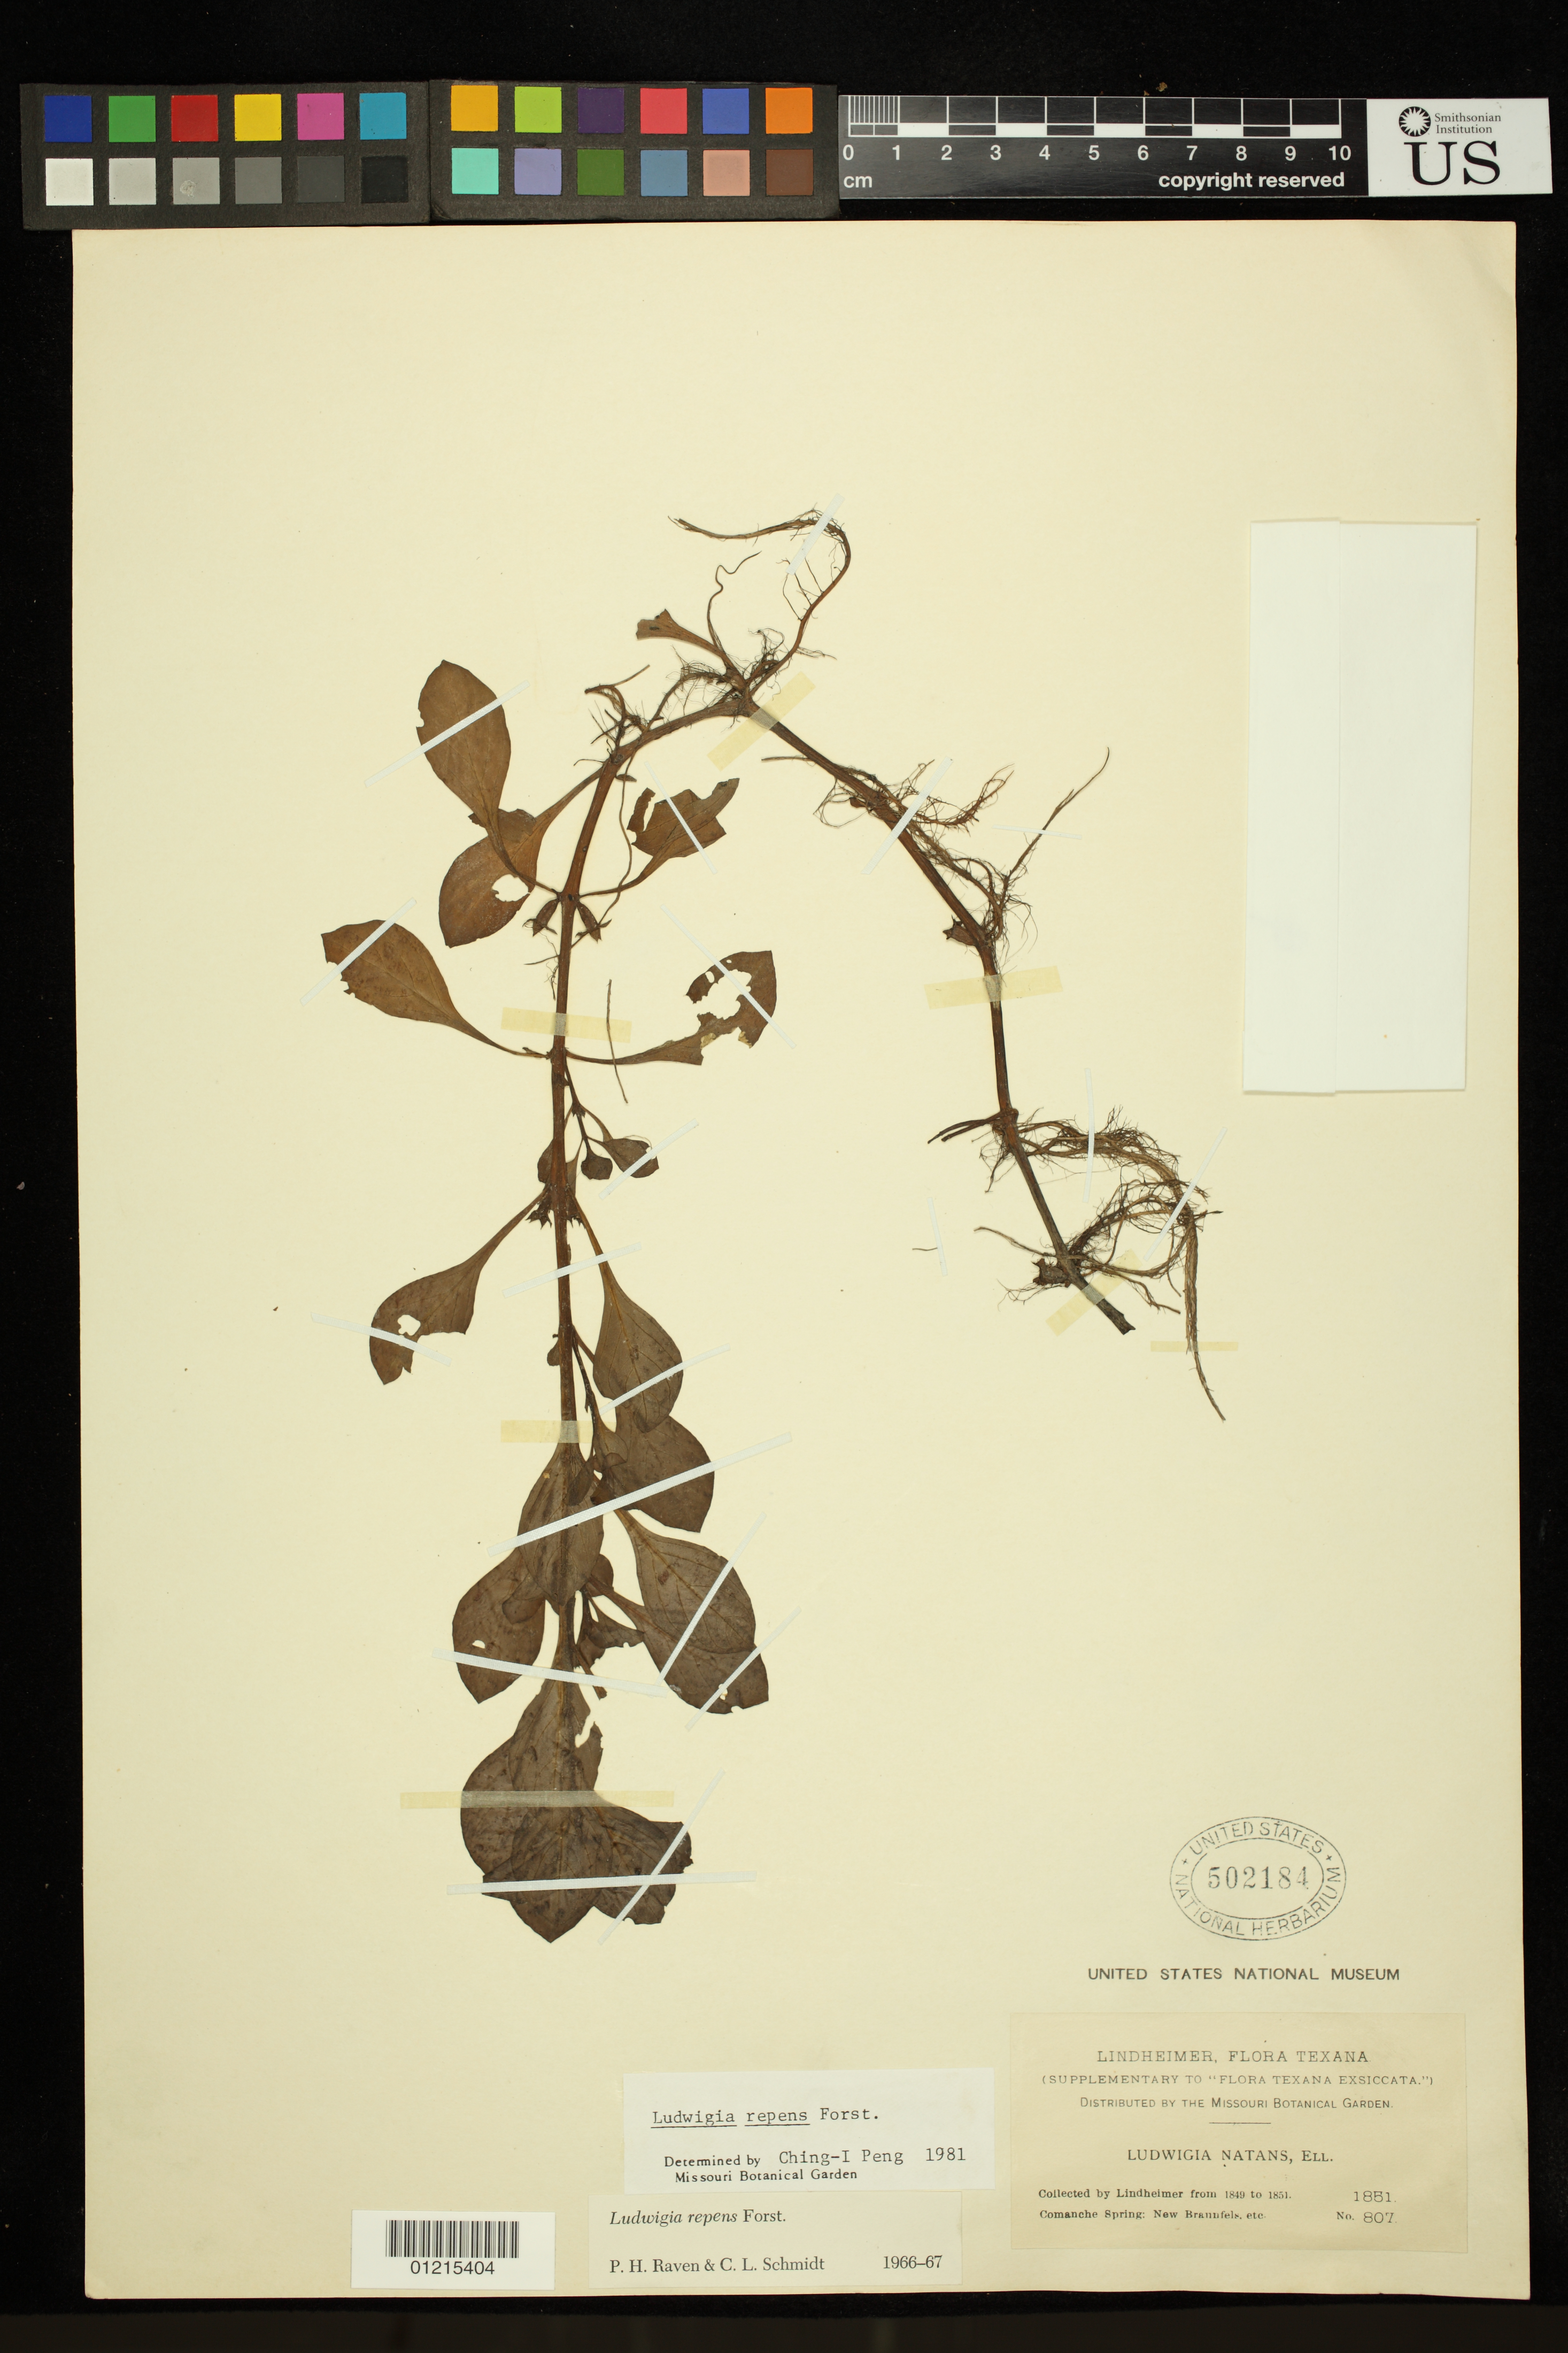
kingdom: Plantae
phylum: Tracheophyta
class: Magnoliopsida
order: Myrtales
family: Onagraceae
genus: Ludwigia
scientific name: Ludwigia repens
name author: J.R. Forst.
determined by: Peng, Ching-I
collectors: F. Lindheimer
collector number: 807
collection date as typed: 1851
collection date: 1851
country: United States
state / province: Texas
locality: Comanche Spring: New Brannfels, etc.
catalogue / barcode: US 502184